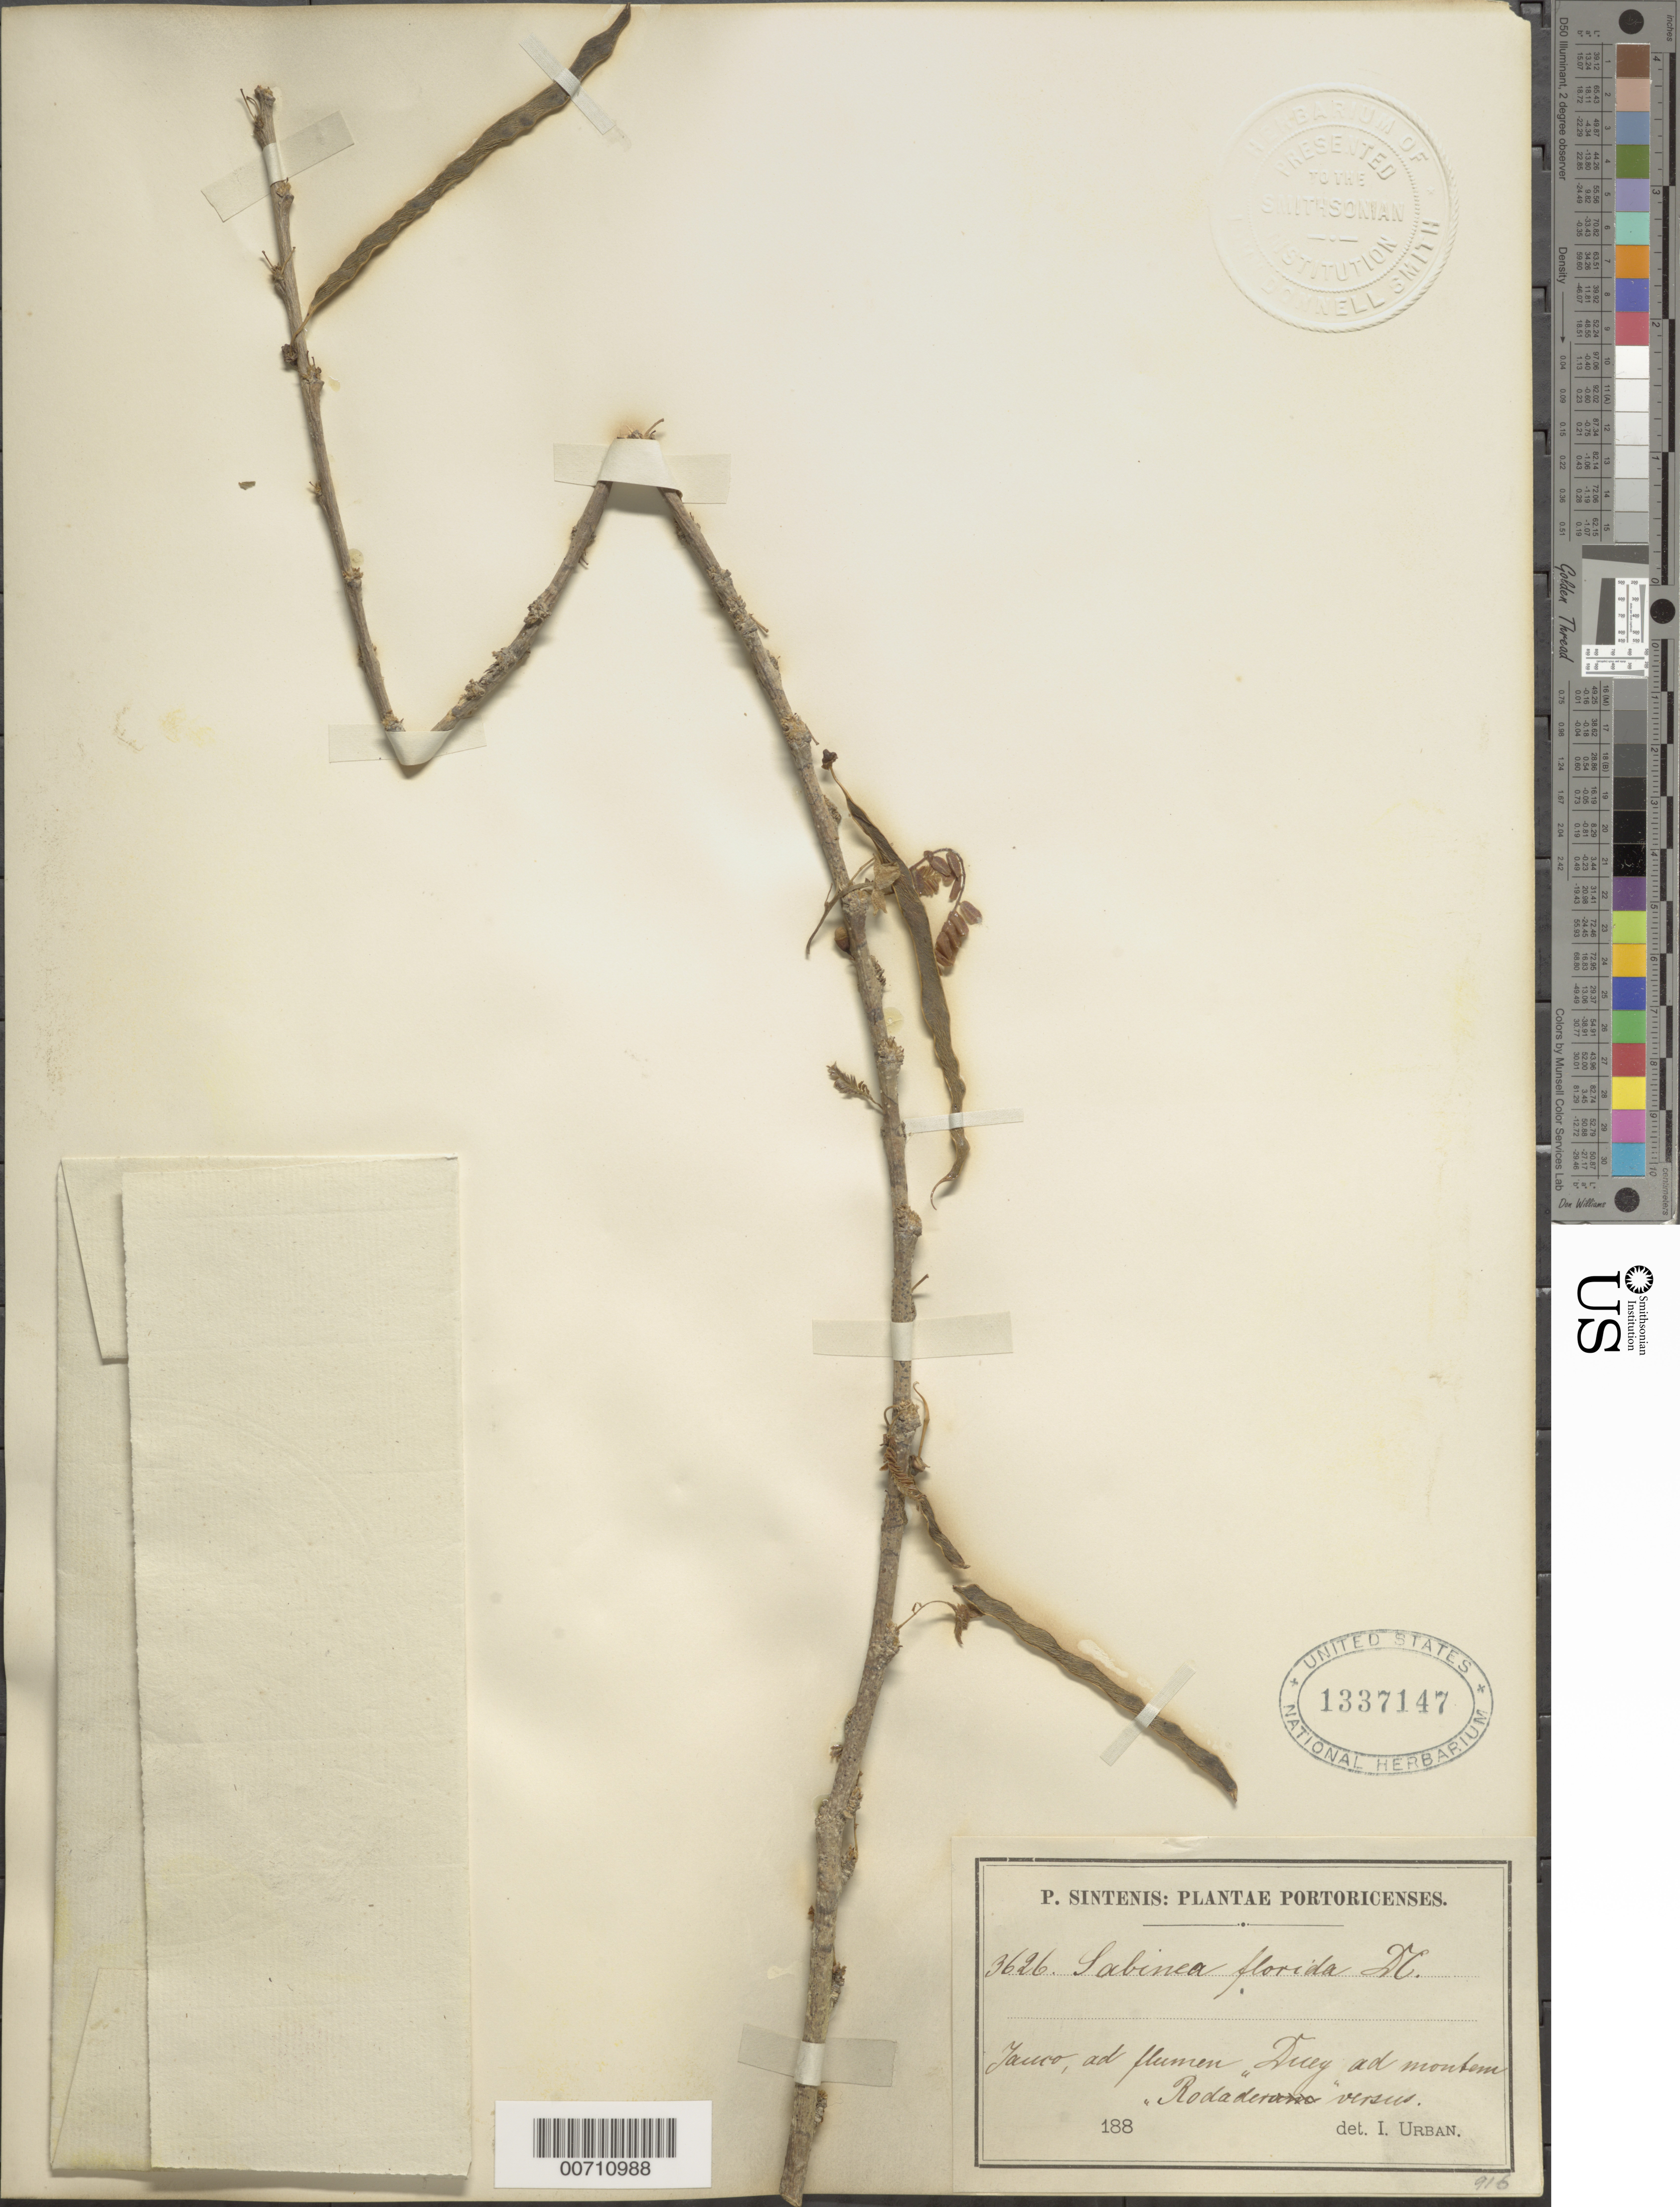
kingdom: Plantae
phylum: Tracheophyta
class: Magnoliopsida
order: Fabales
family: Fabaceae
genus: Poitea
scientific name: Poitea florida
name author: (Vahl) Lavin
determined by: Strong, Mark T., (BOT), Smithsonian Institution - National Museum of Natural History (UNITED STATES)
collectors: P. Sintenis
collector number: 3626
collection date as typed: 188-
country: Puerto Rico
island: Greater Antilles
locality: Yauco, ad flumen Duey ad Montem Rodadero versus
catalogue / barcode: US 1337147